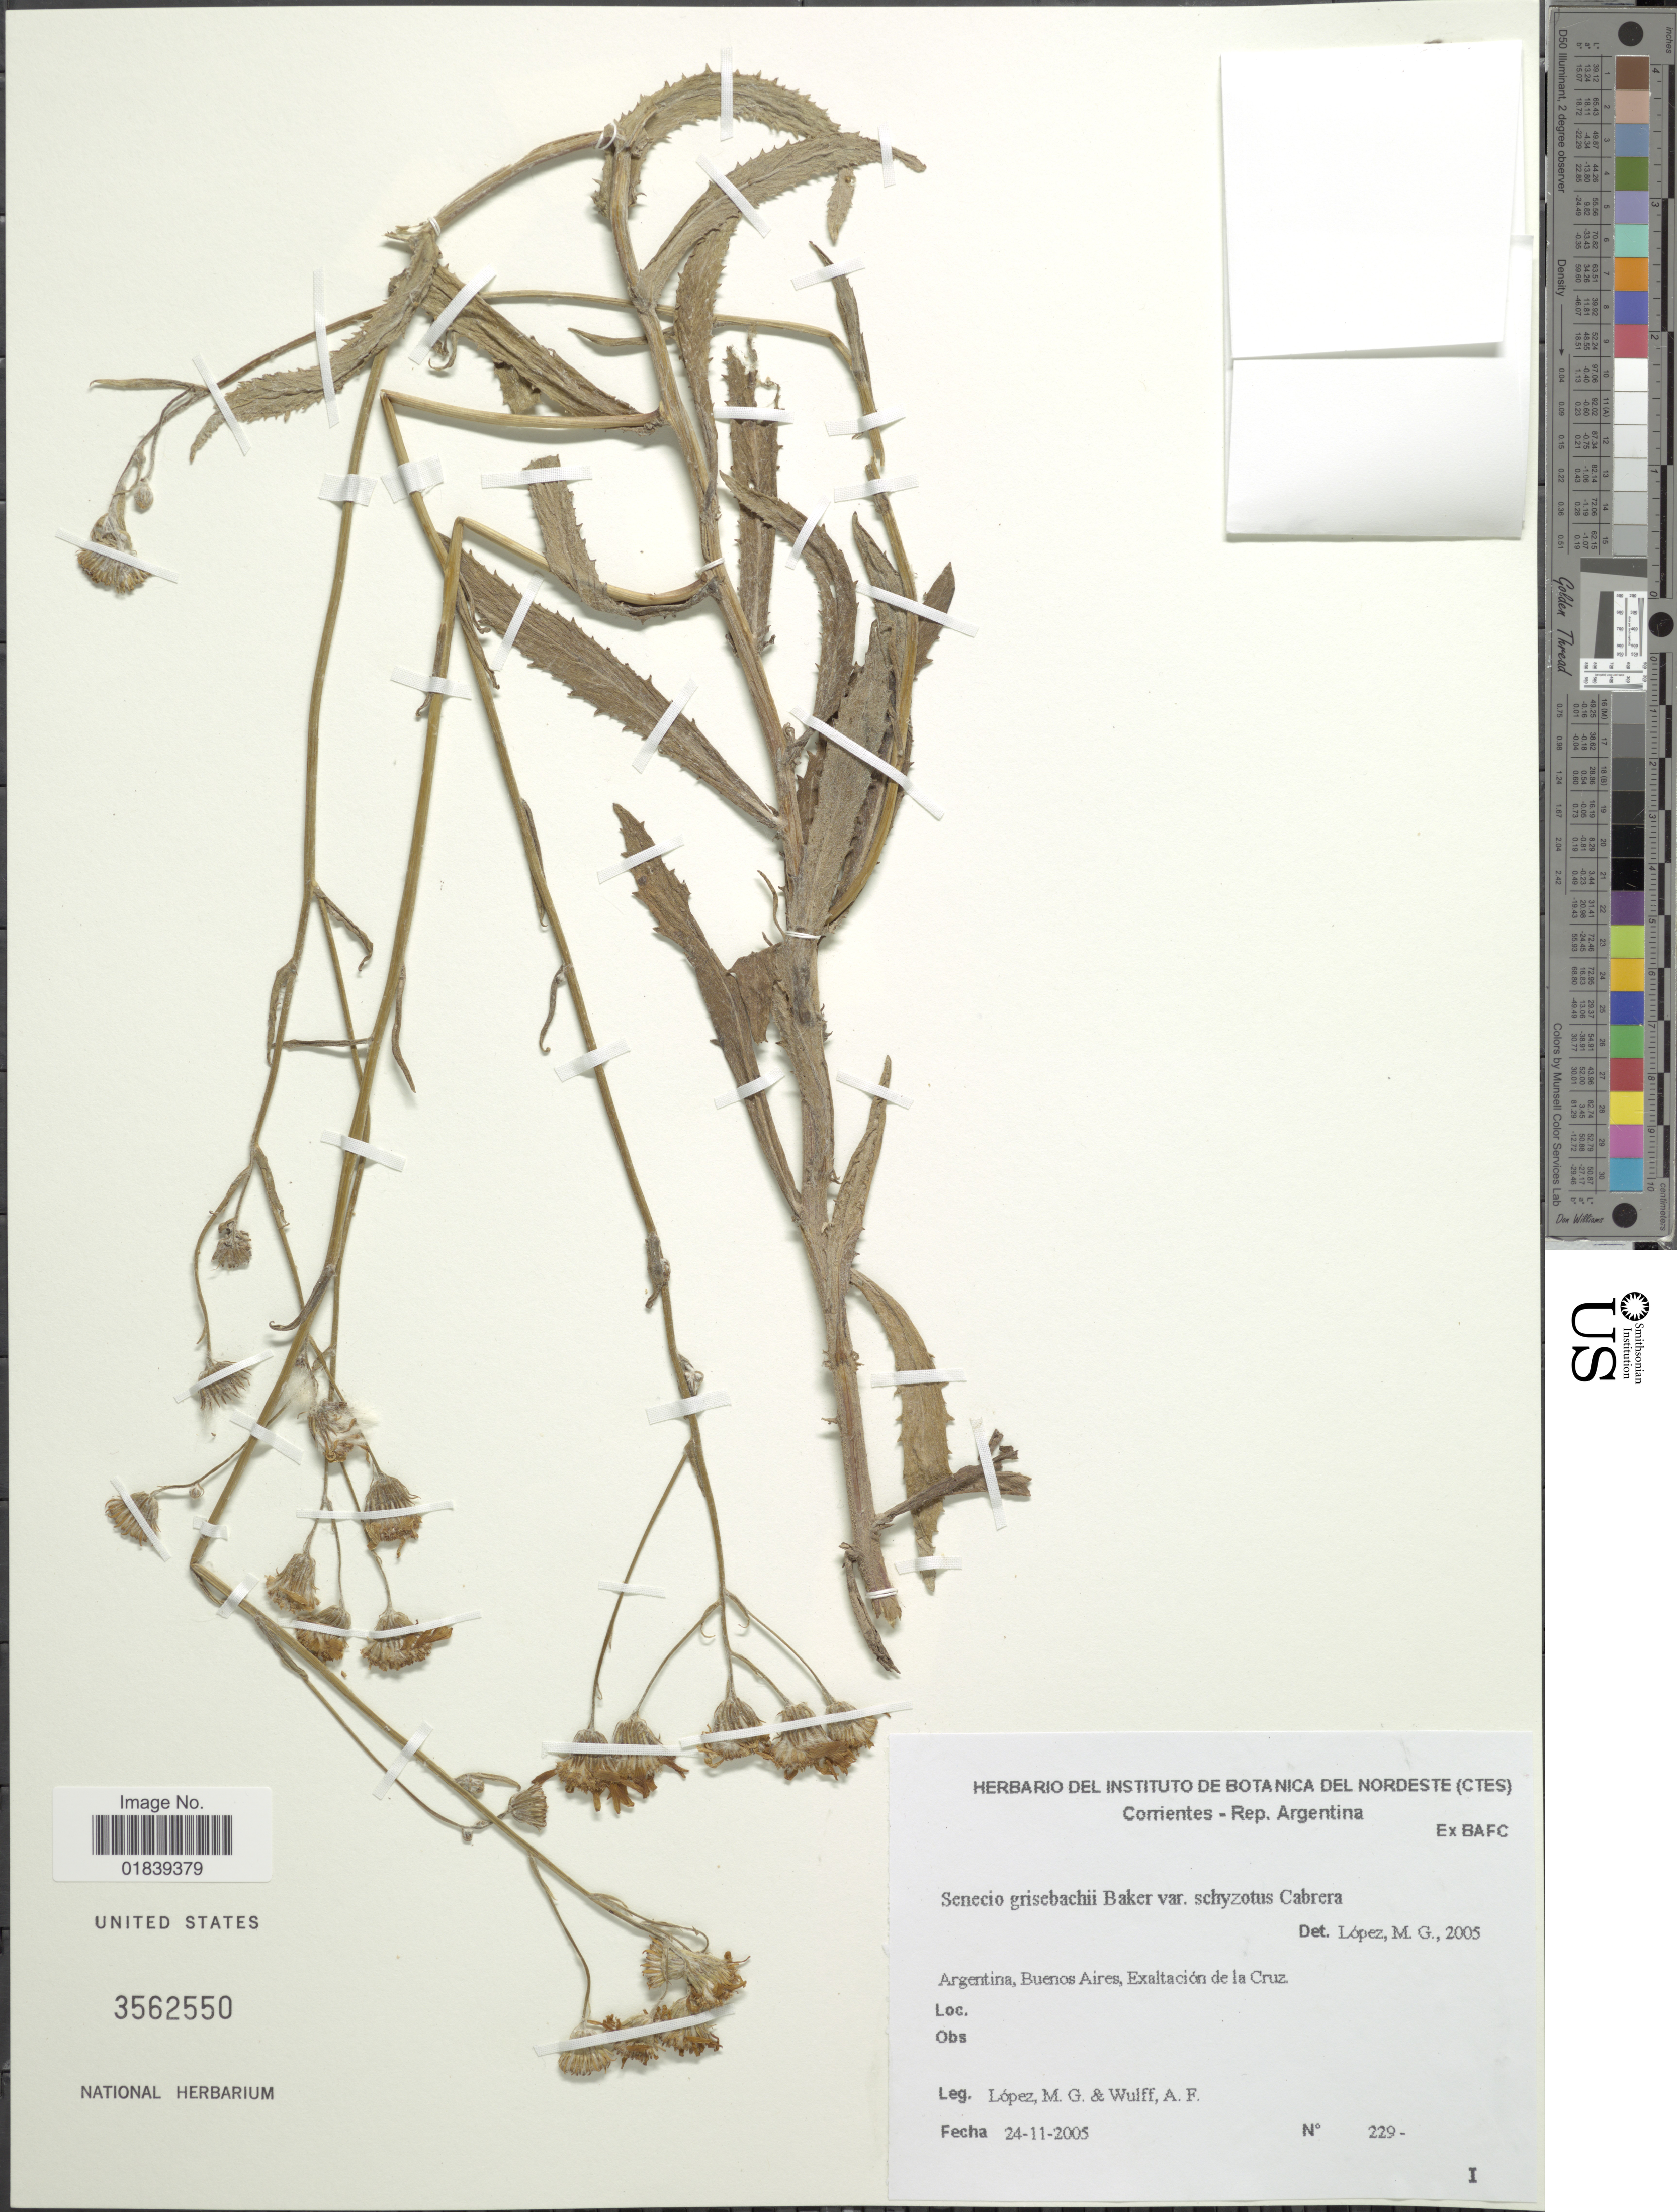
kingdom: Plantae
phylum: Tracheophyta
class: Magnoliopsida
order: Asterales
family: Asteraceae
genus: Senecio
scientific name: Senecio grisebachii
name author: Baker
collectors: M. López & A. Wulff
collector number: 229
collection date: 2005-11-24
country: Argentina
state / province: Buenos Aires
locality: Exaltacion de la Cruz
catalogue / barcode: US 3562550